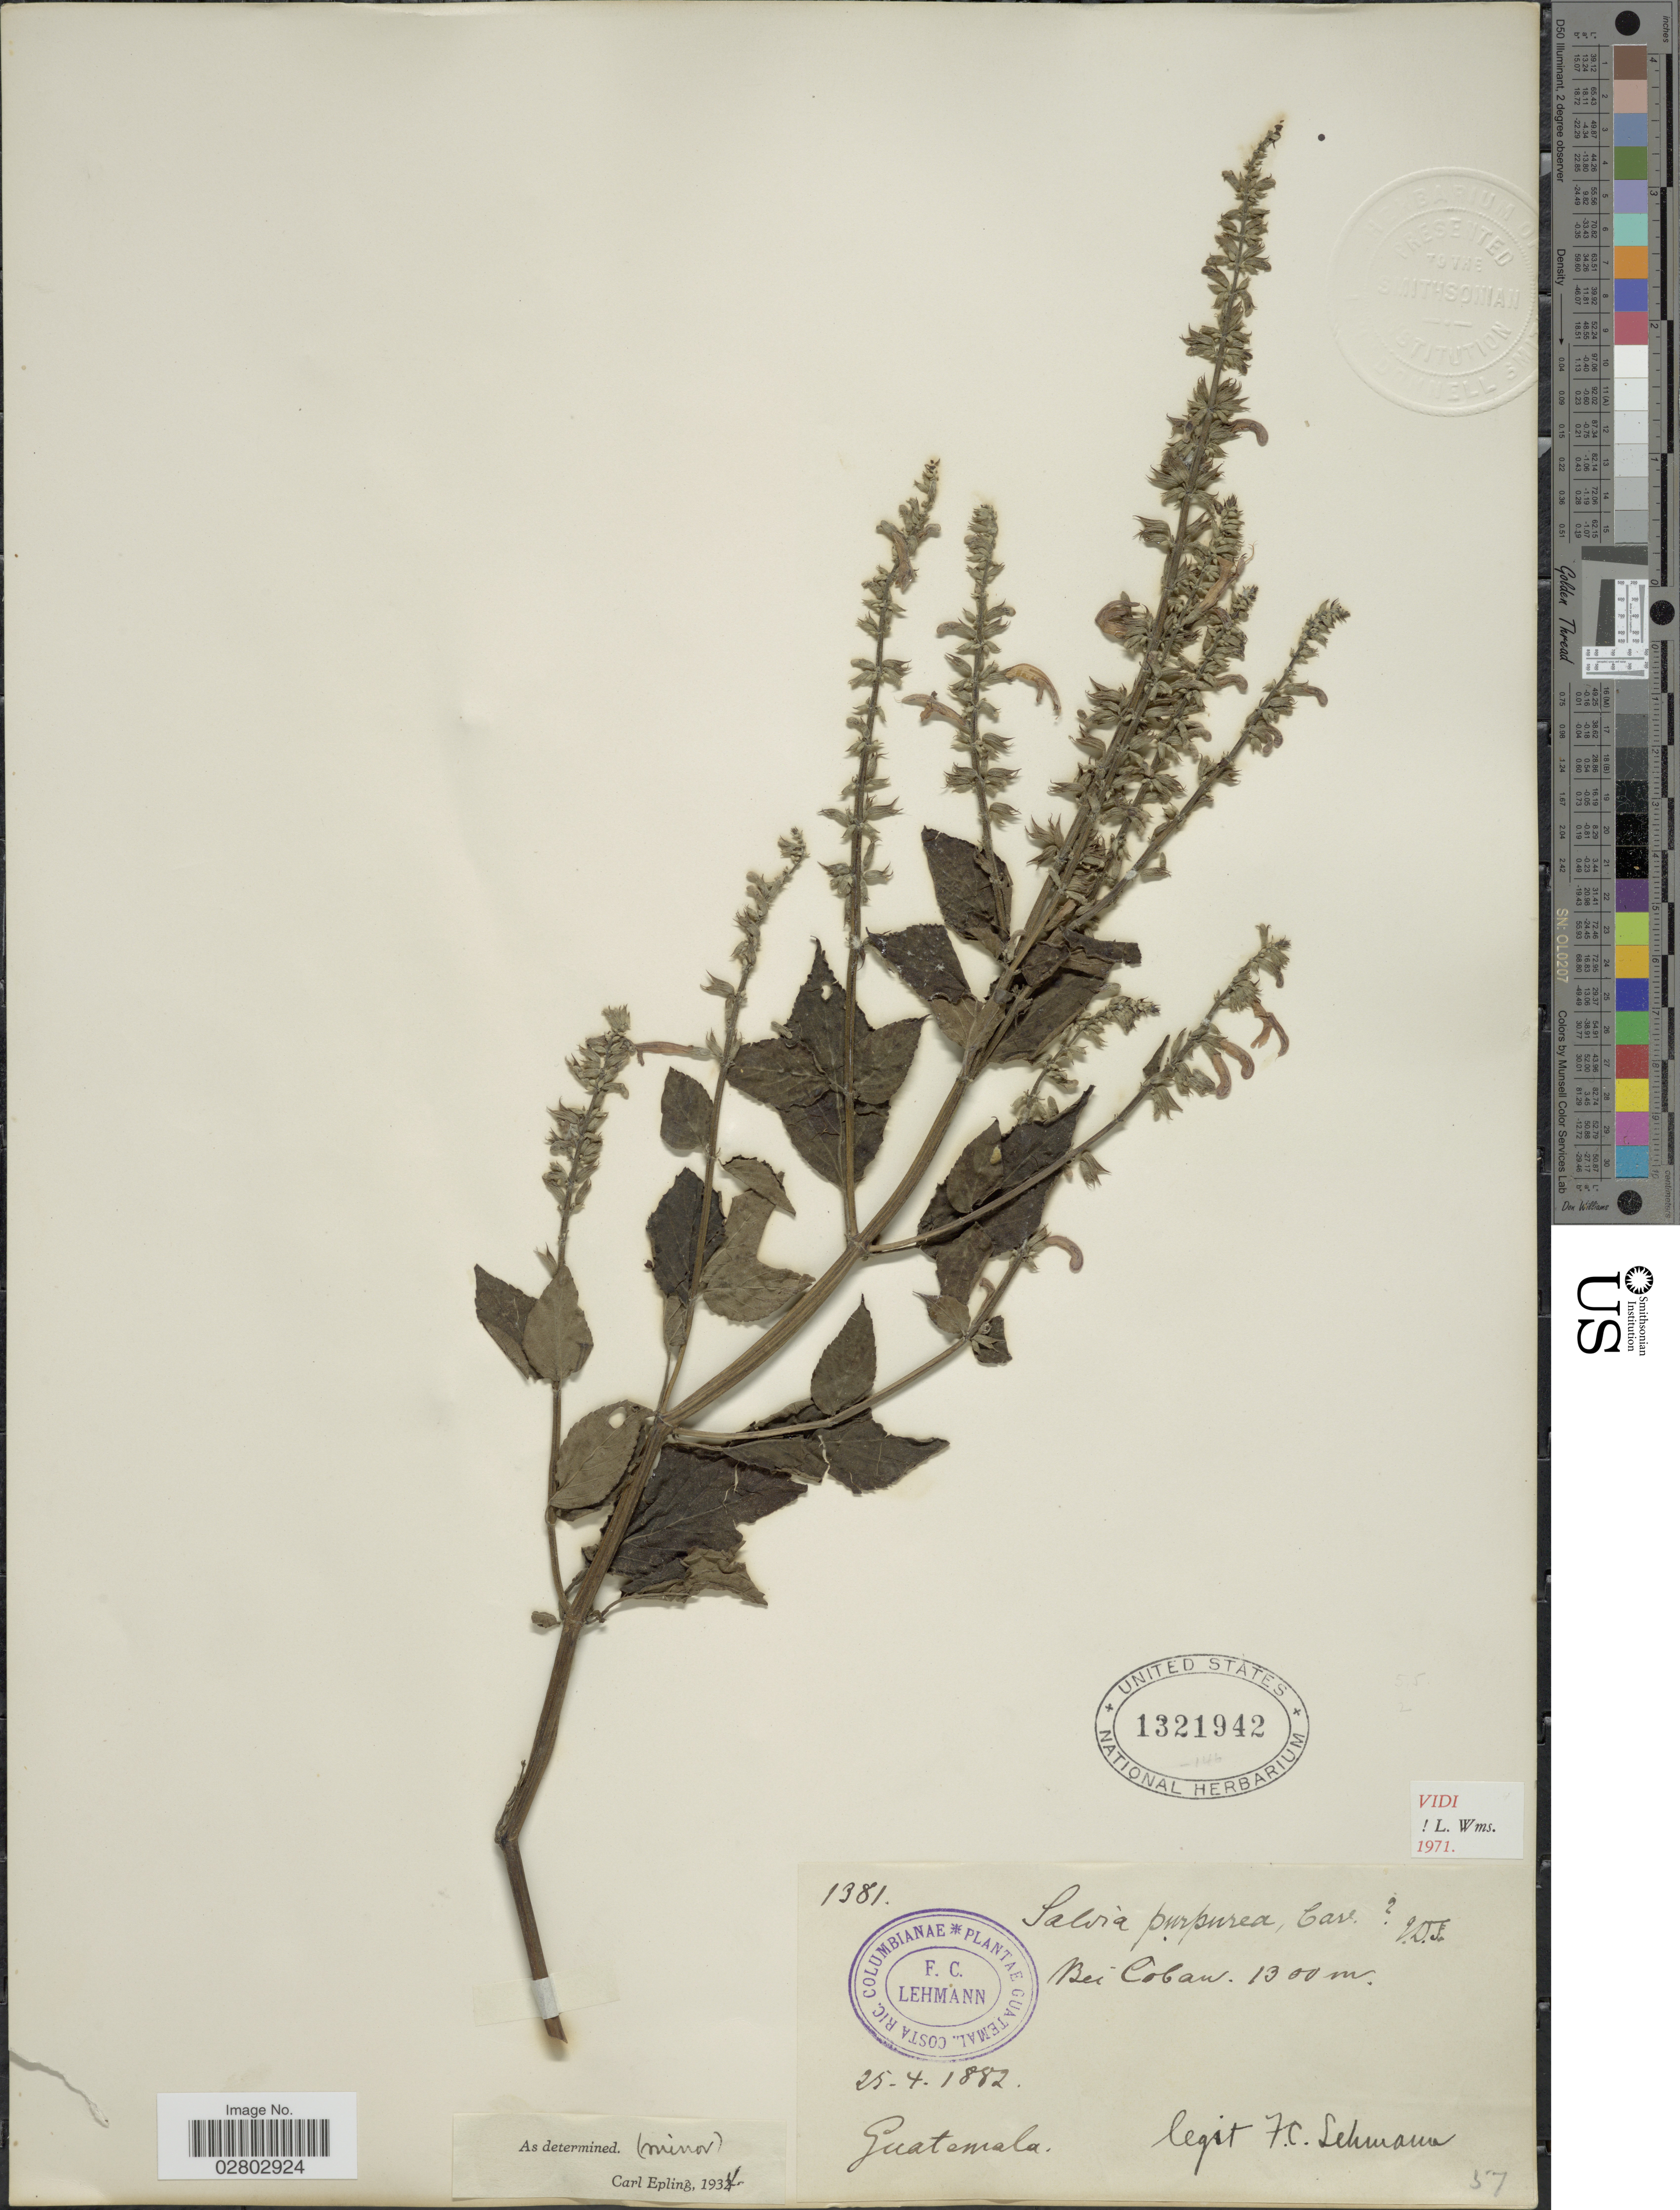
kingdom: Plantae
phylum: Tracheophyta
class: Magnoliopsida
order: Lamiales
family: Lamiaceae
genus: Salvia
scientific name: Salvia purpurea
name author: Cav.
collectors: F. C. Lehmann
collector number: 1381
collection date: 1882-04-25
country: Guatemala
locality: Bei Coban.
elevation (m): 1300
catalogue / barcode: US 1321942